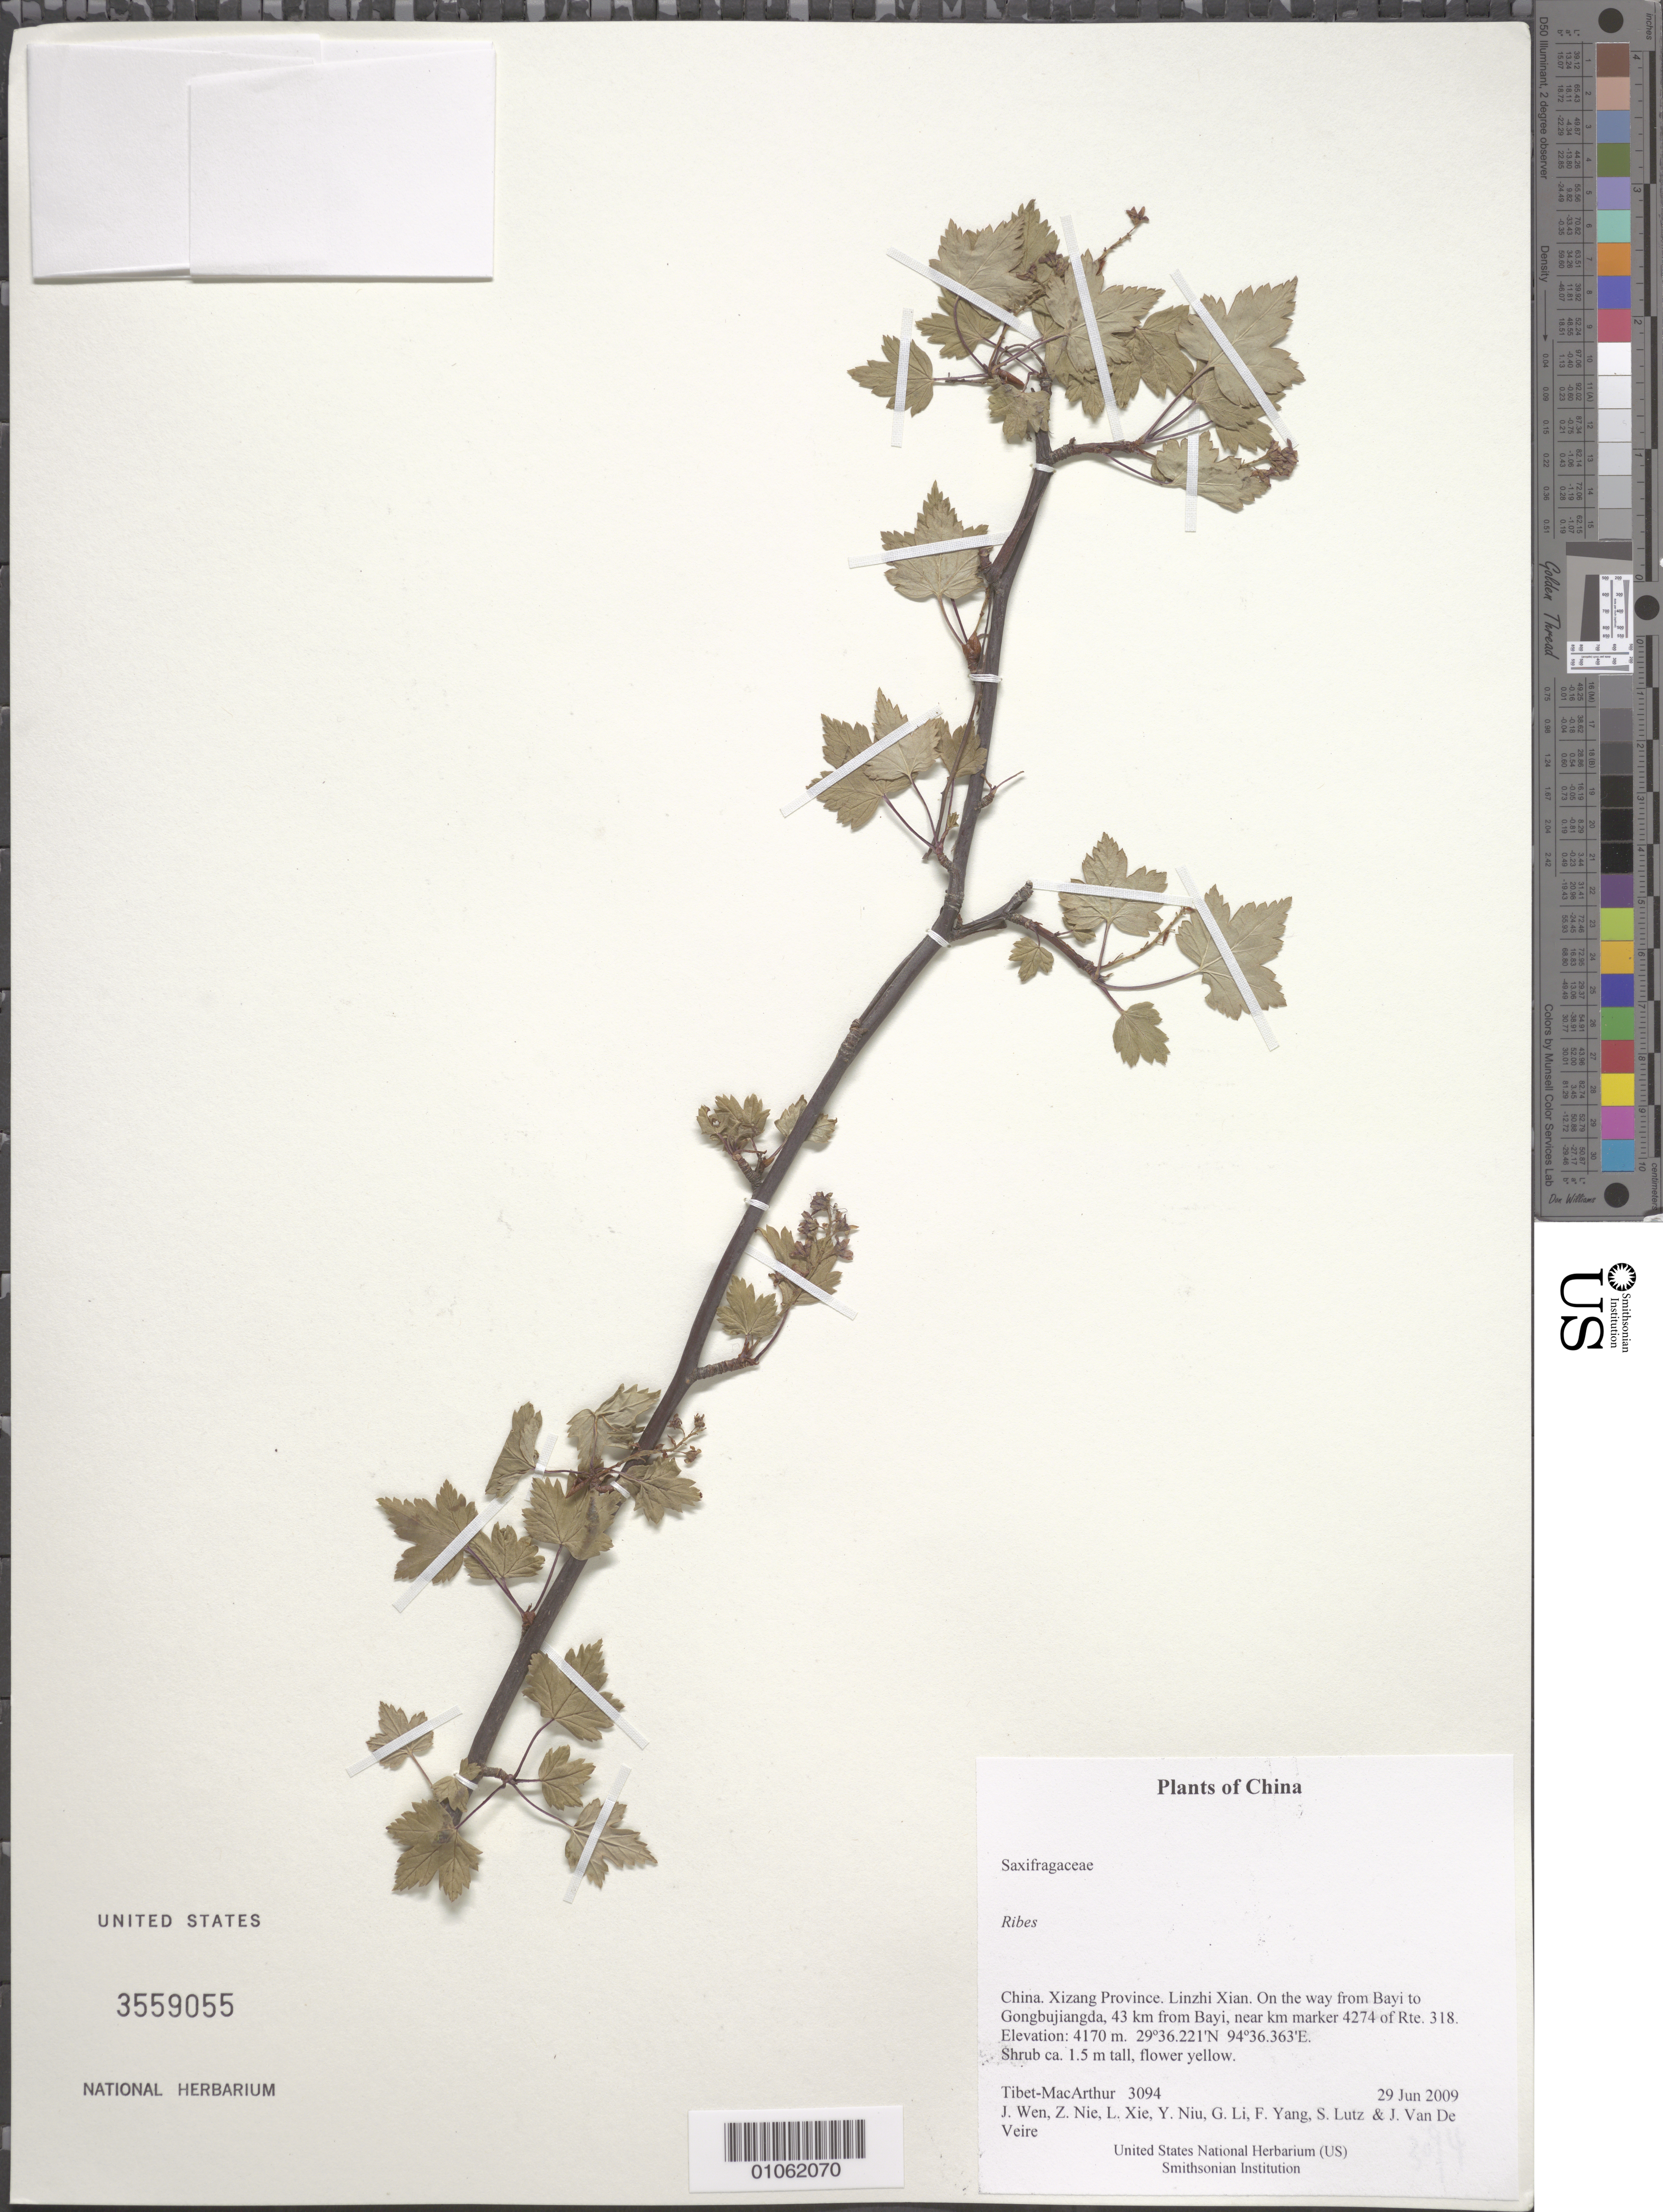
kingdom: Plantae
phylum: Tracheophyta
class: Magnoliopsida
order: Saxifragales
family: Grossulariaceae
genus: Ribes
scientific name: Ribes sp.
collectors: Tibet-MacArthur, J. Wen, Z. Nie, L. Xie, Y. Niu, G. Li, F. Yang, S. Lutz & J. Van De Veire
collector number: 3094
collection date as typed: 29 Jun 2009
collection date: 2009-06-29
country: China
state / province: Xizang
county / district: Linzhi Xian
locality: On the way from Bayi to Gongbujiangda, 43 km from Bayi, near km marker 4274 of Rte. 318.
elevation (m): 4170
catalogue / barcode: US 3559055